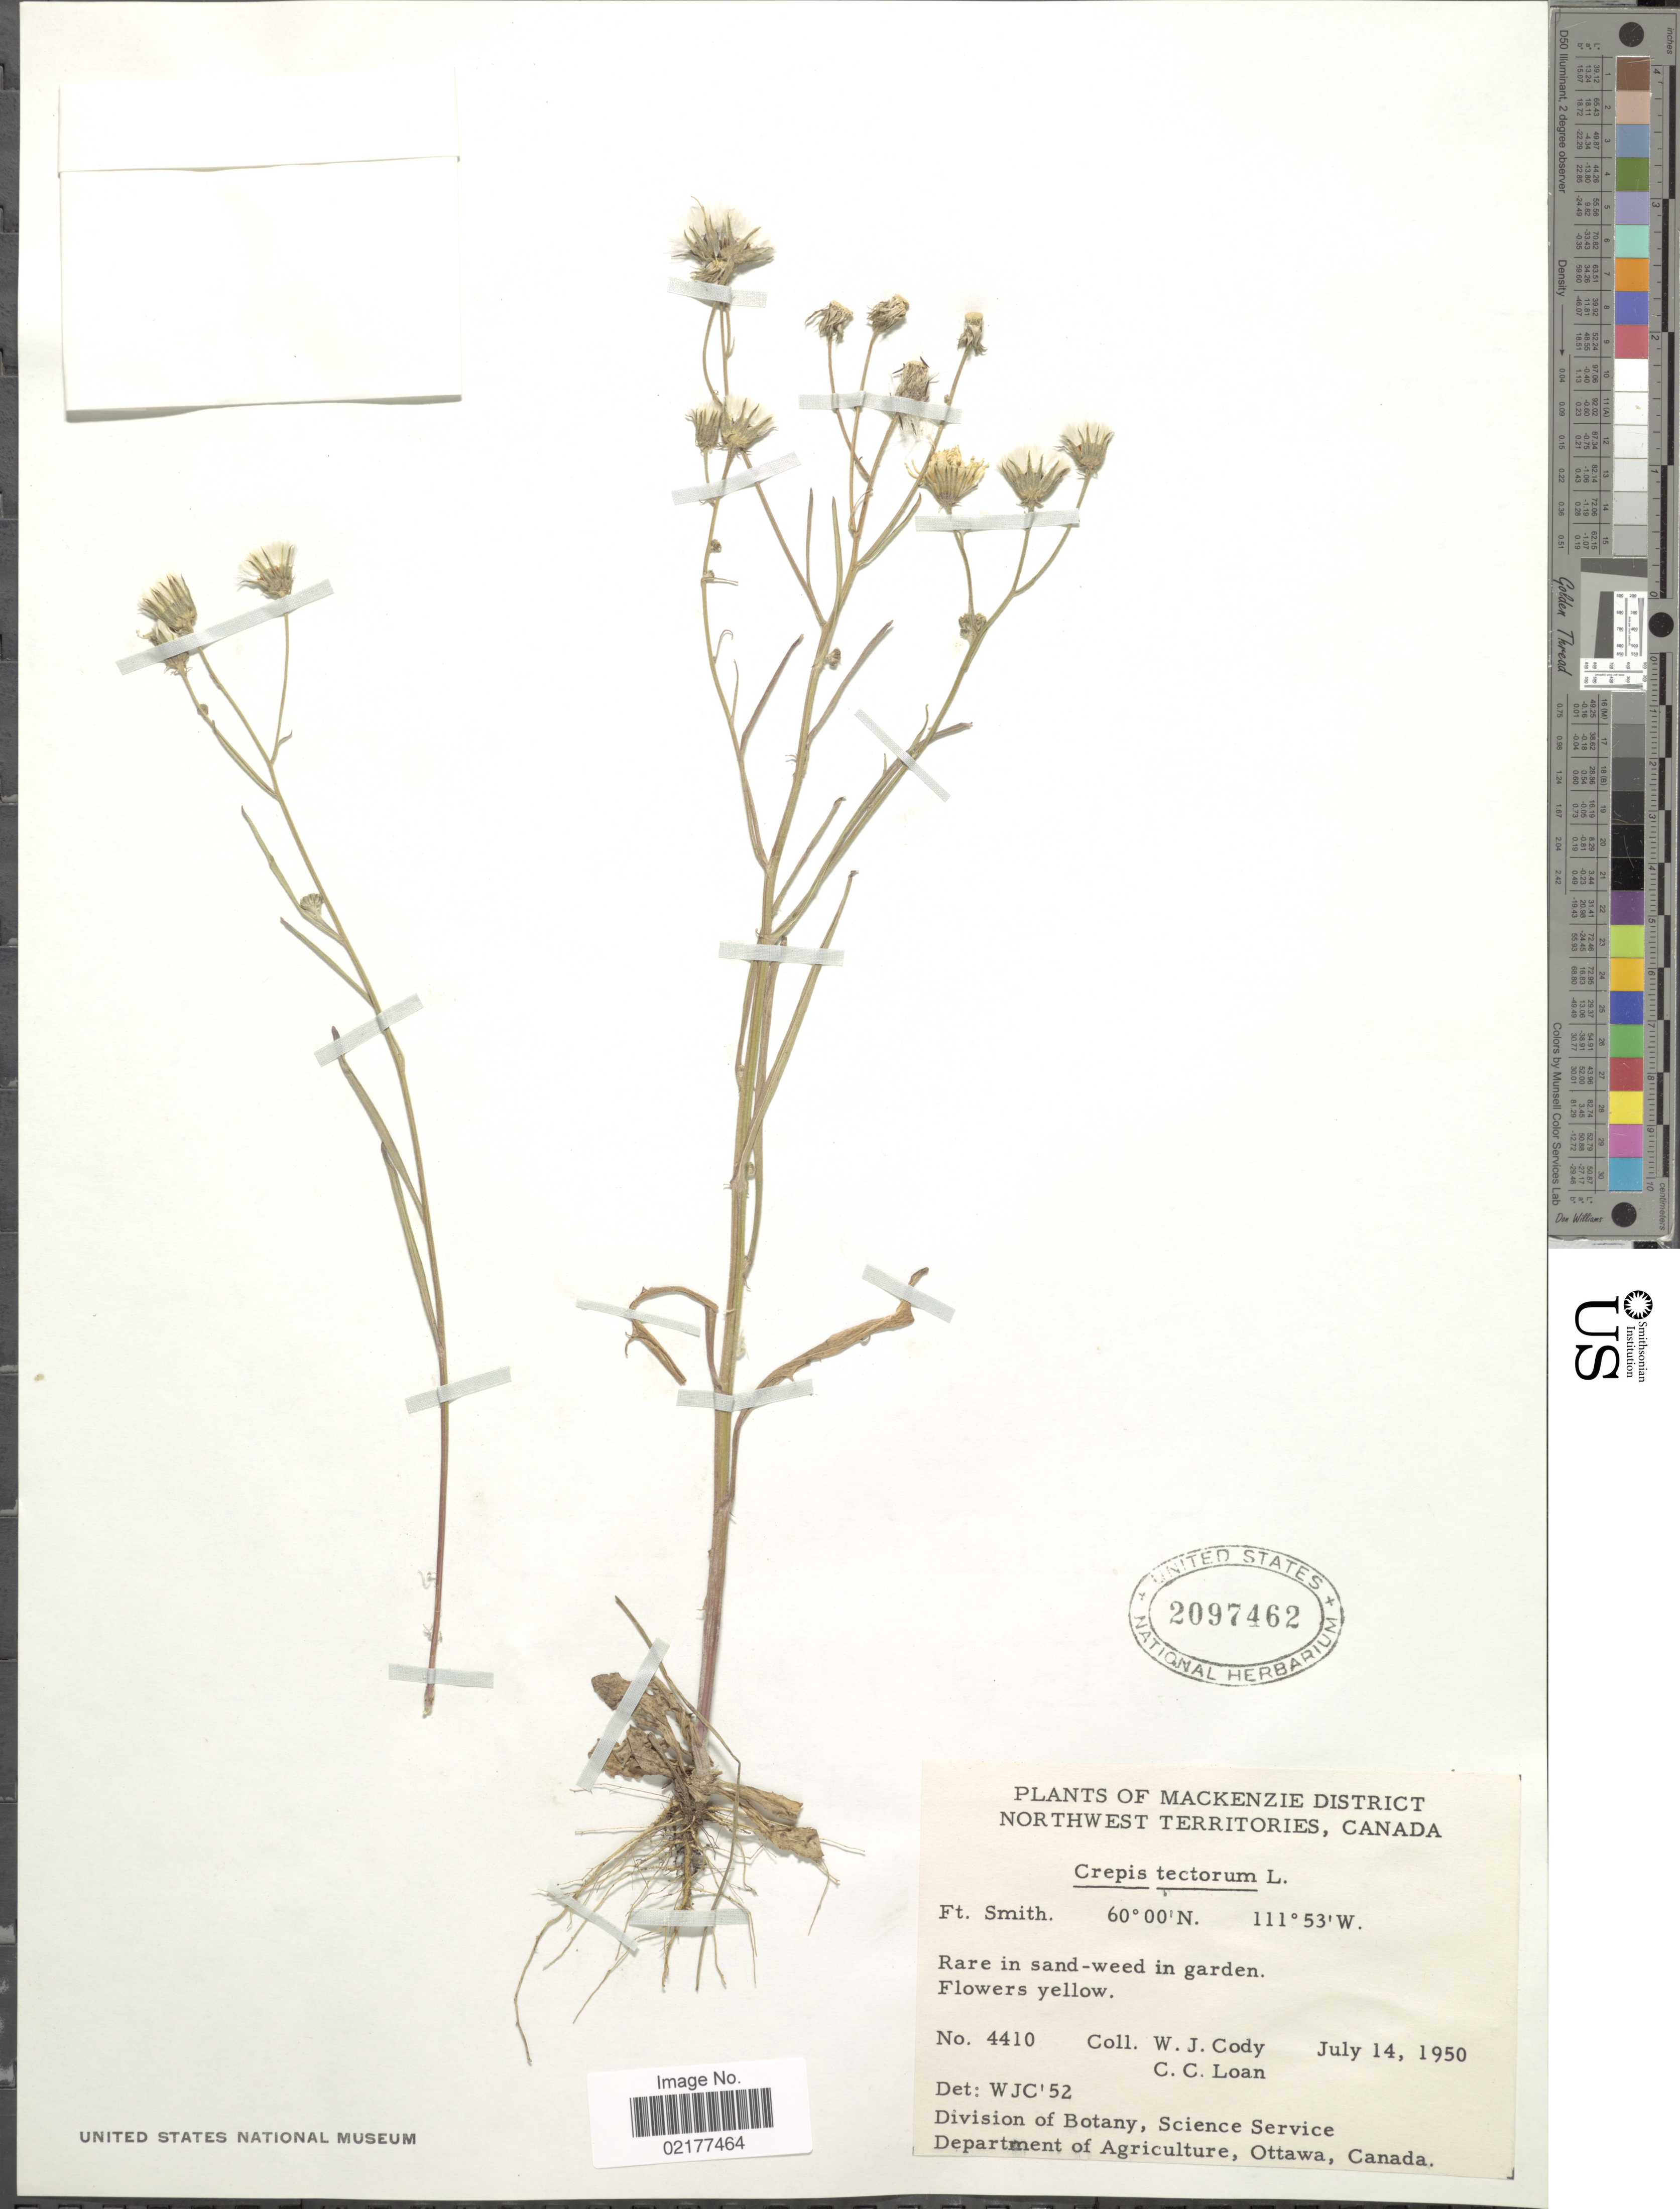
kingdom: Plantae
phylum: Tracheophyta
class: Magnoliopsida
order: Asterales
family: Asteraceae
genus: Crepis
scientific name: Crepis tectorum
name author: L.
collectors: W. Cody & C. Loan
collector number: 4410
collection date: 1950-07-14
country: Canada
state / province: Northwest Territories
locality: Mackenzie District. Ft. Smith. in garden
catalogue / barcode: US 2097462